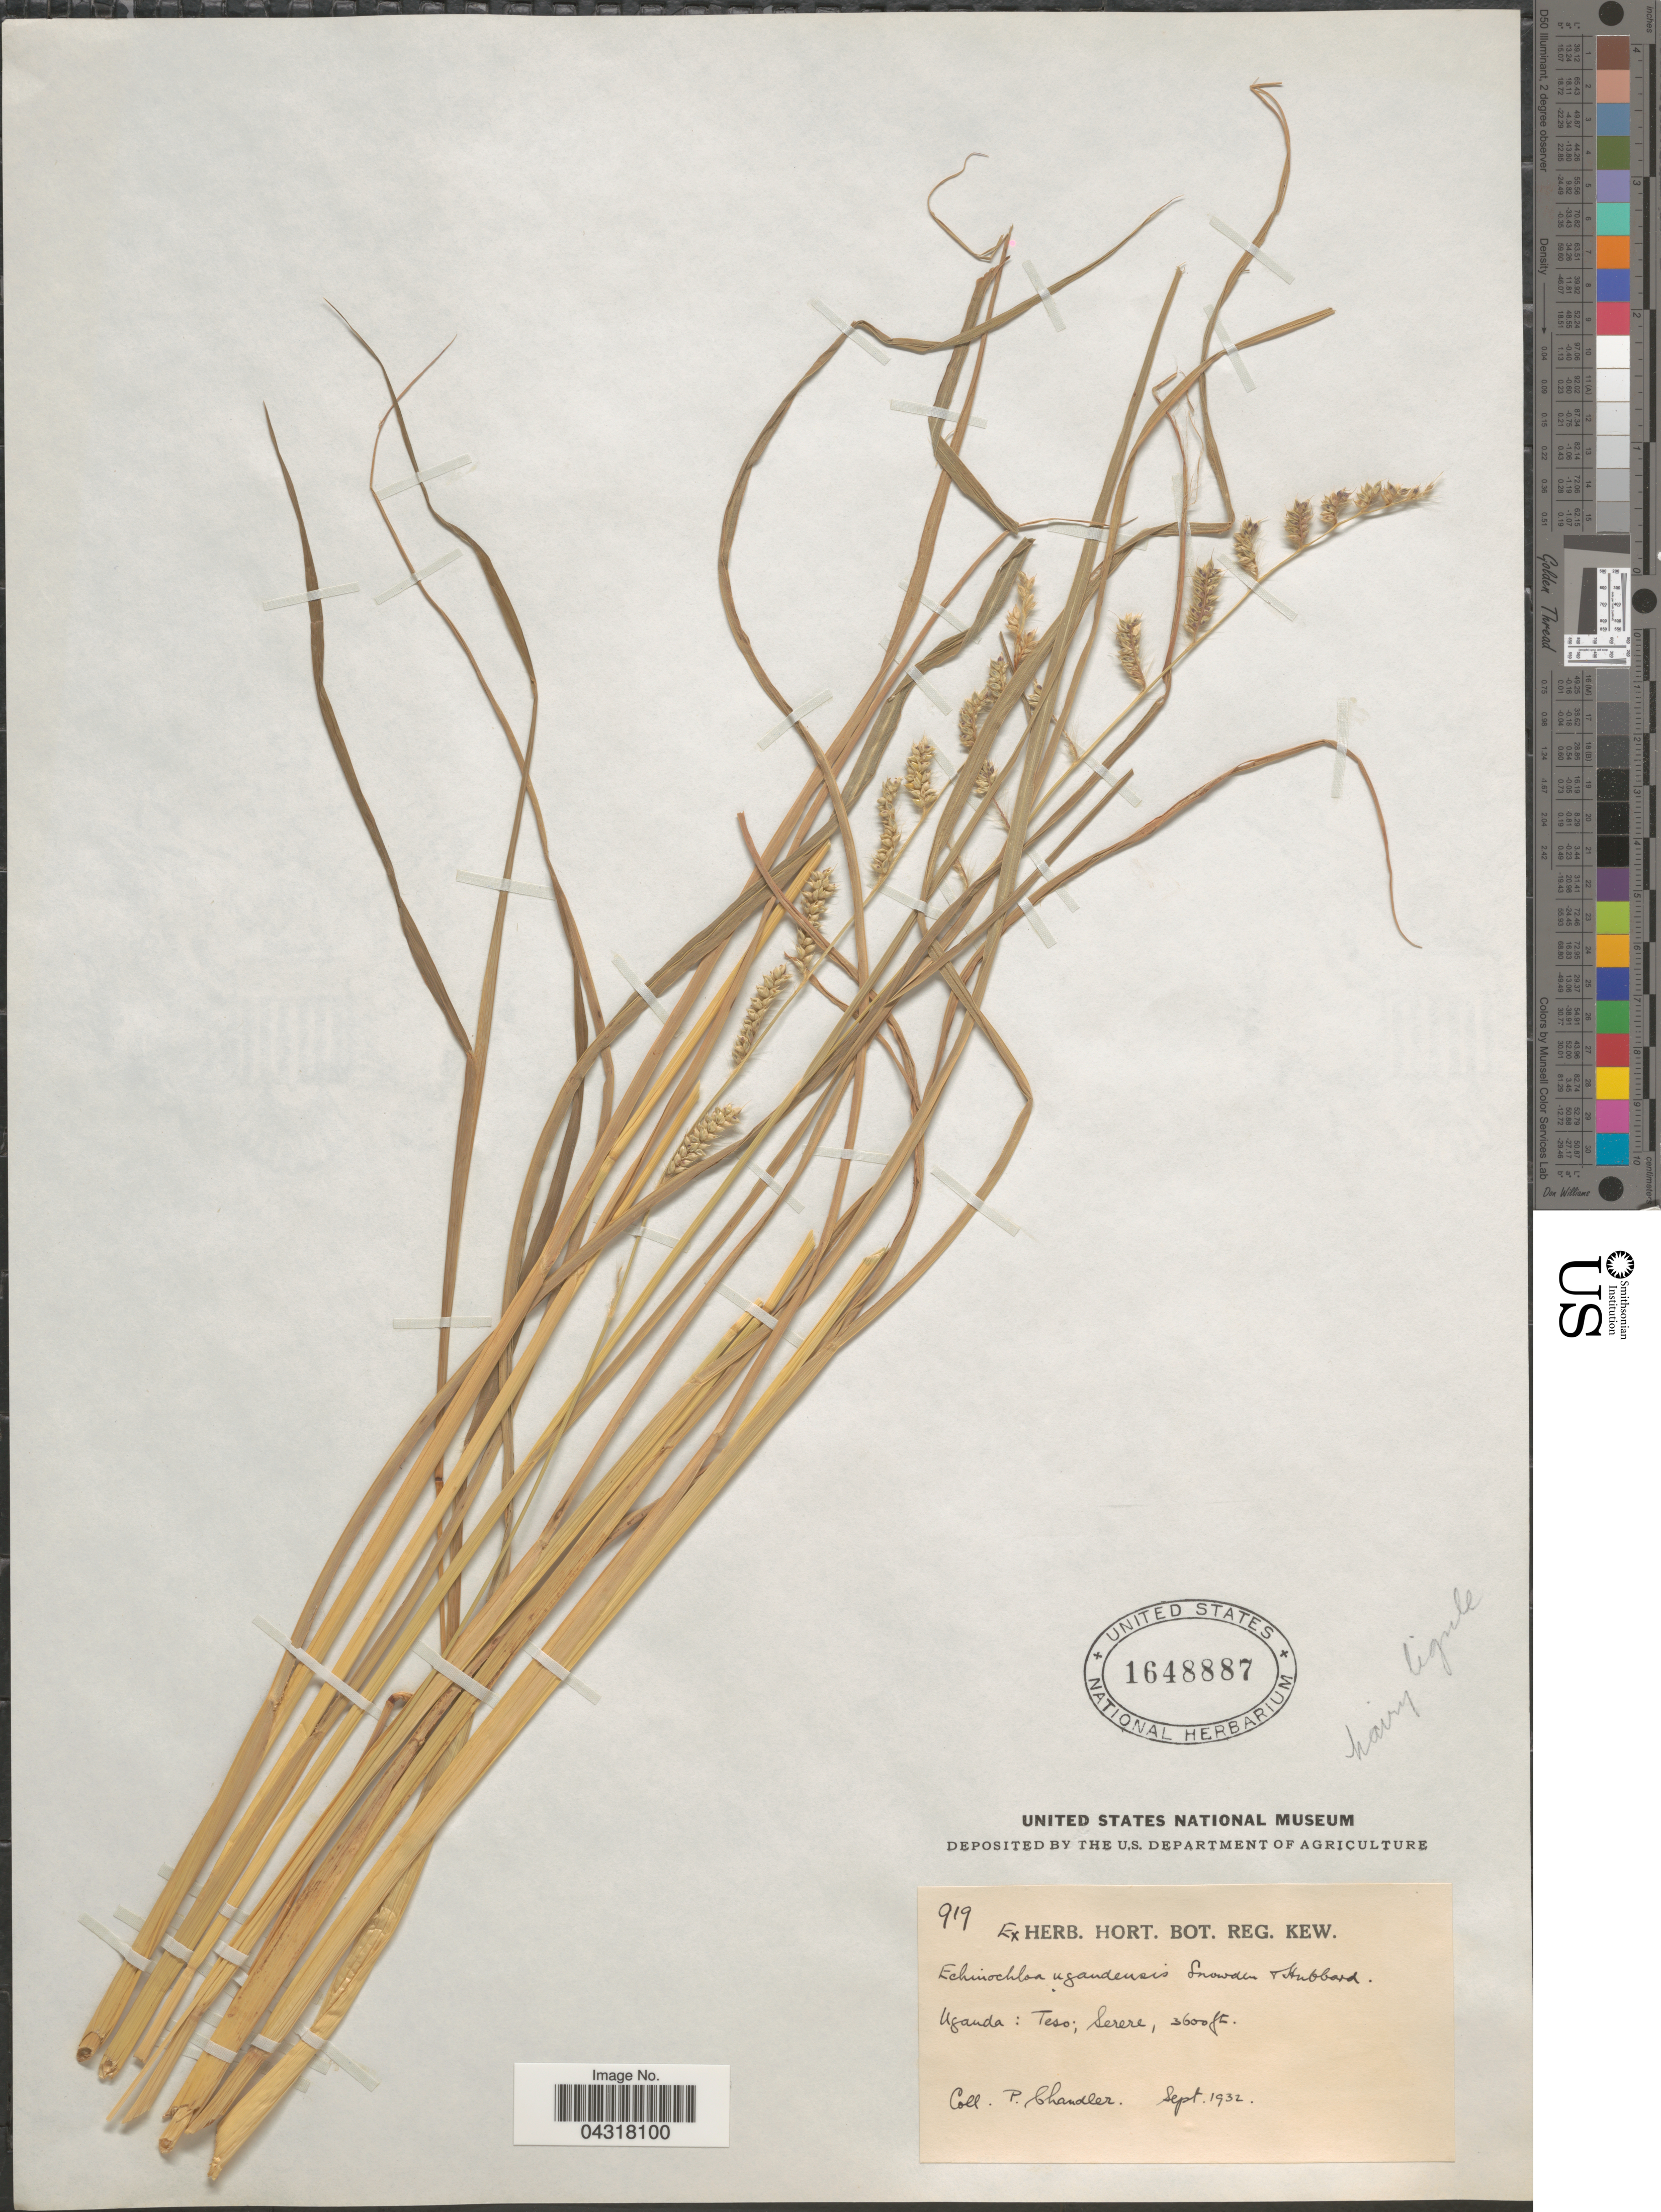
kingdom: Plantae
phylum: Tracheophyta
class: Liliopsida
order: Poales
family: Poaceae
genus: Echinochloa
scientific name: Echinochloa ugandensis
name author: Snowden & C. E. Hubb.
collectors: P. Chandler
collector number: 919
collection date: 1932-09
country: Uganda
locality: Teso, Serere.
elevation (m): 1097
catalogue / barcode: US 1648887